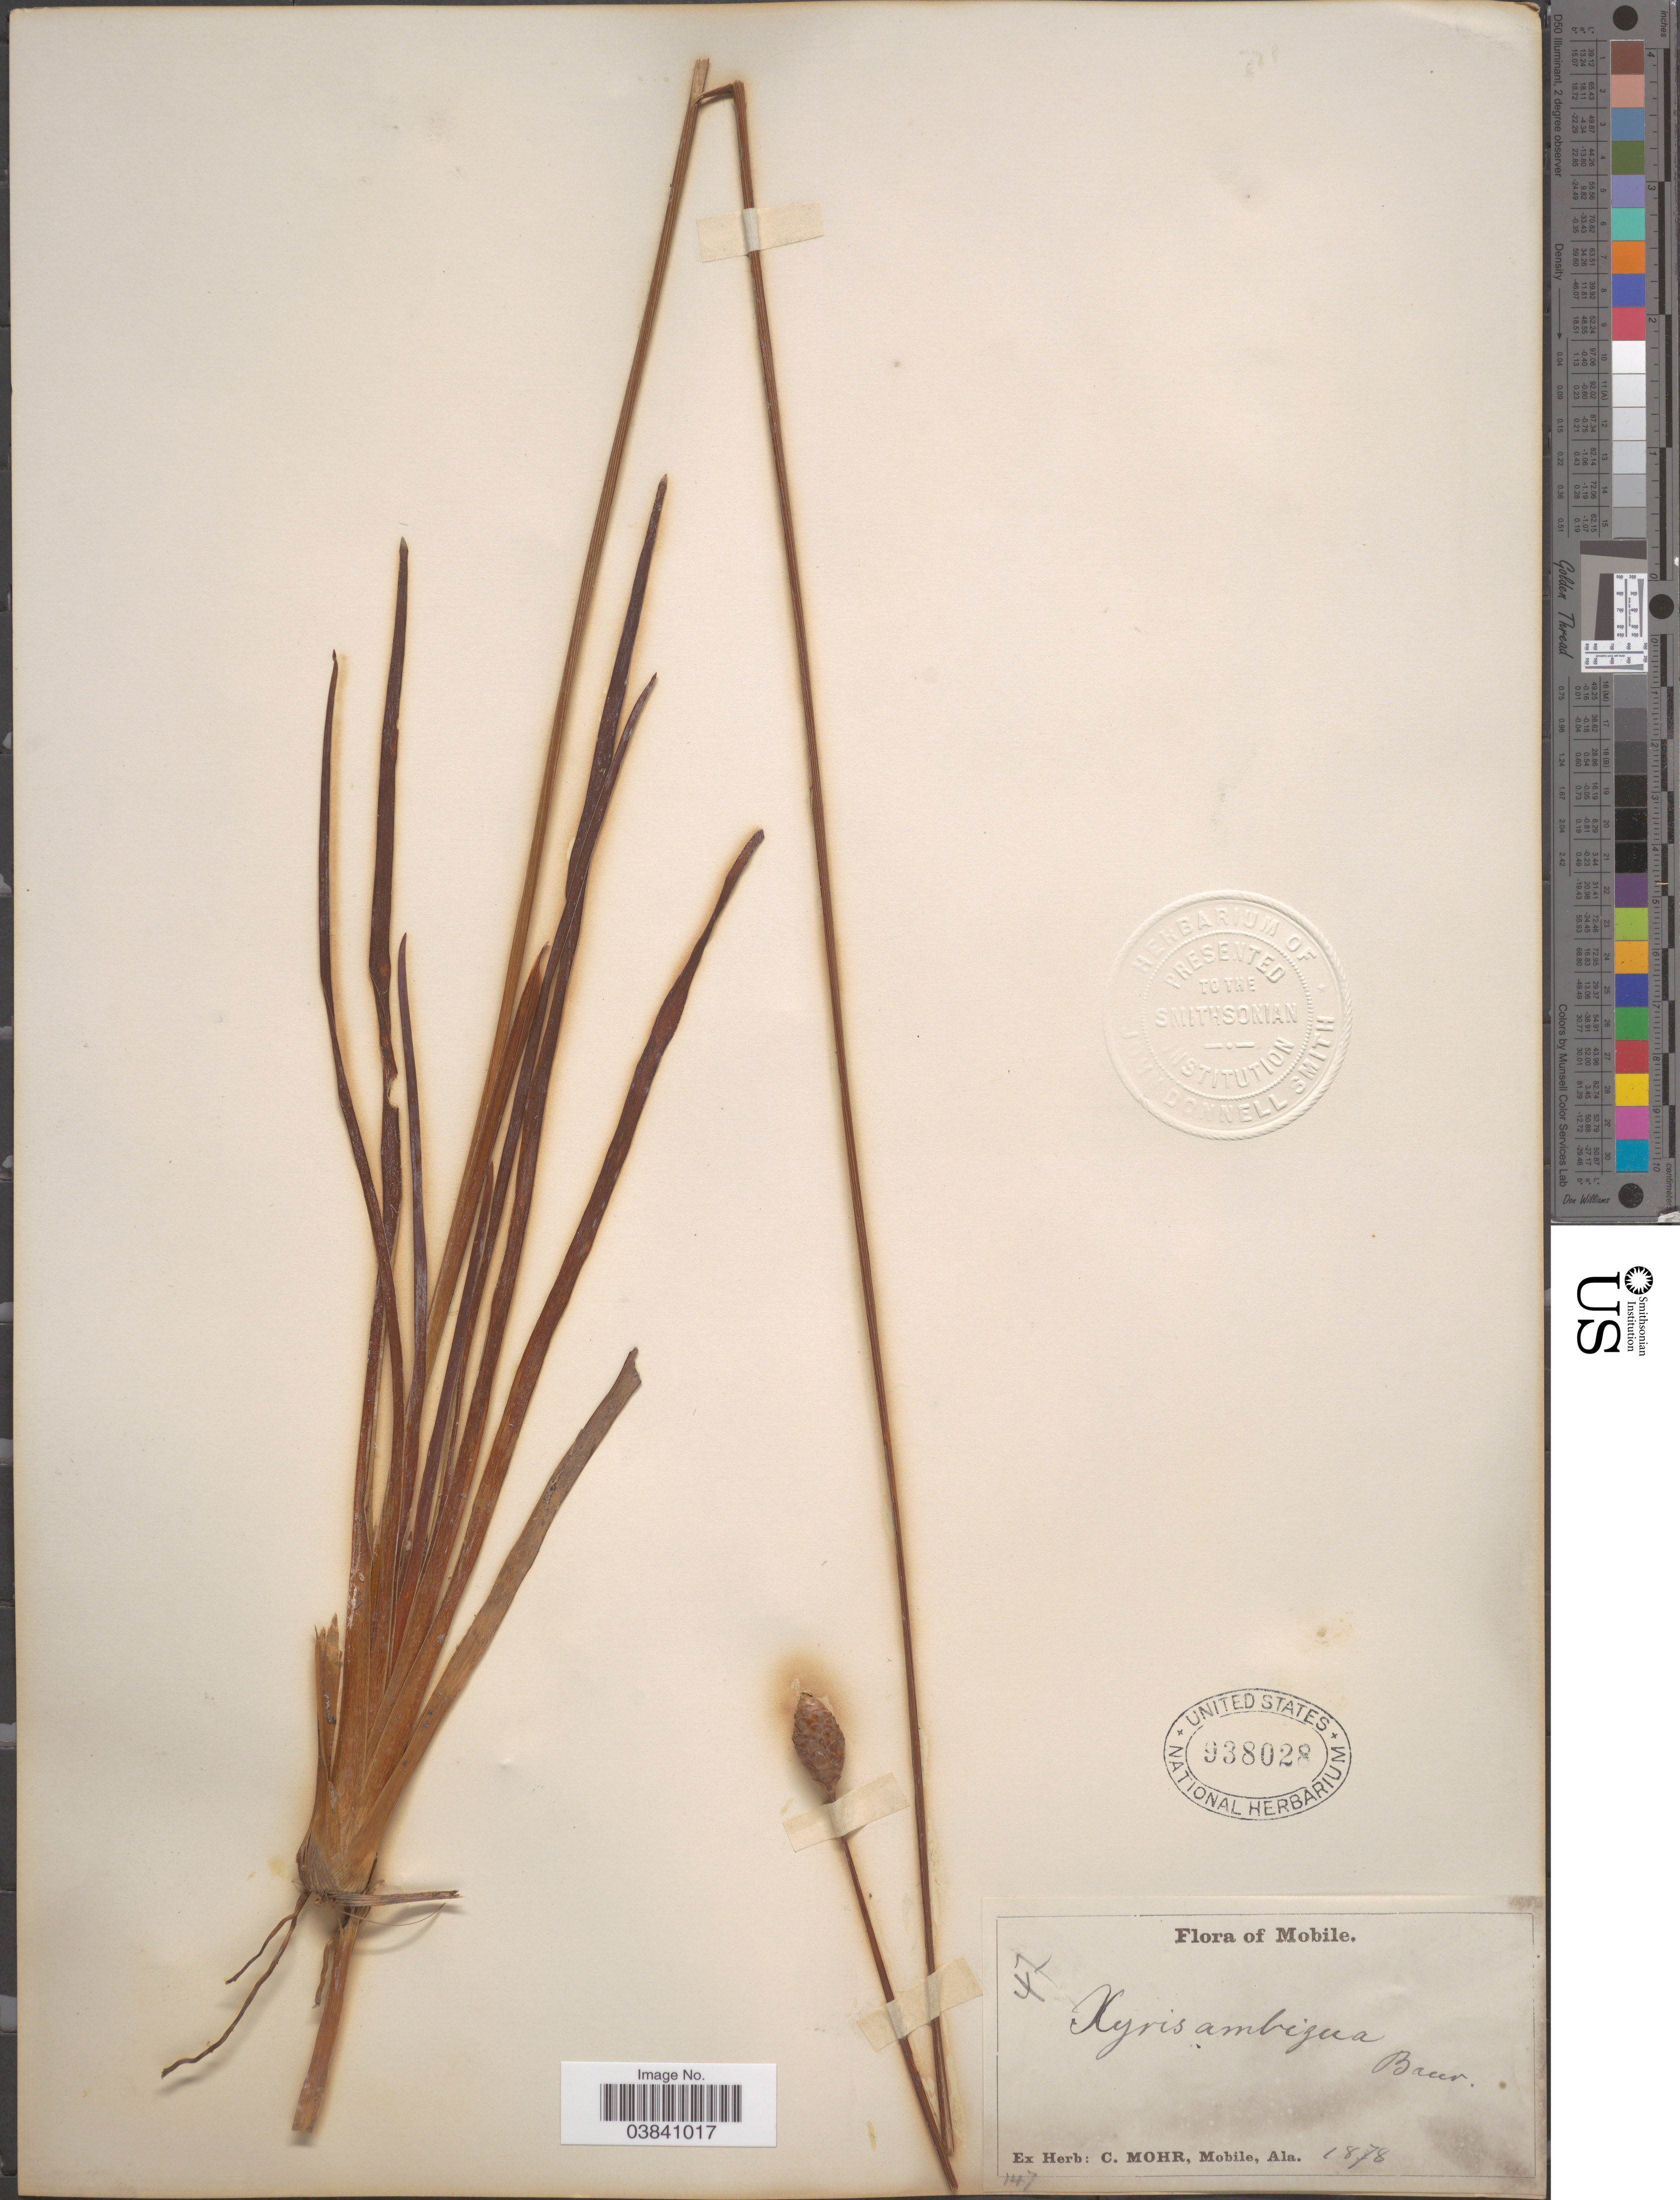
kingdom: Plantae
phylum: Tracheophyta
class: Liliopsida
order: Poales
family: Xyridaceae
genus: Xyris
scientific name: Xyris ambigua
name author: Beyr. ex Kunth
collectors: ex herb. C. Mohr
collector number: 47?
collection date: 1878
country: United States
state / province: Alabama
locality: Mobile.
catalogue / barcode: US 938028